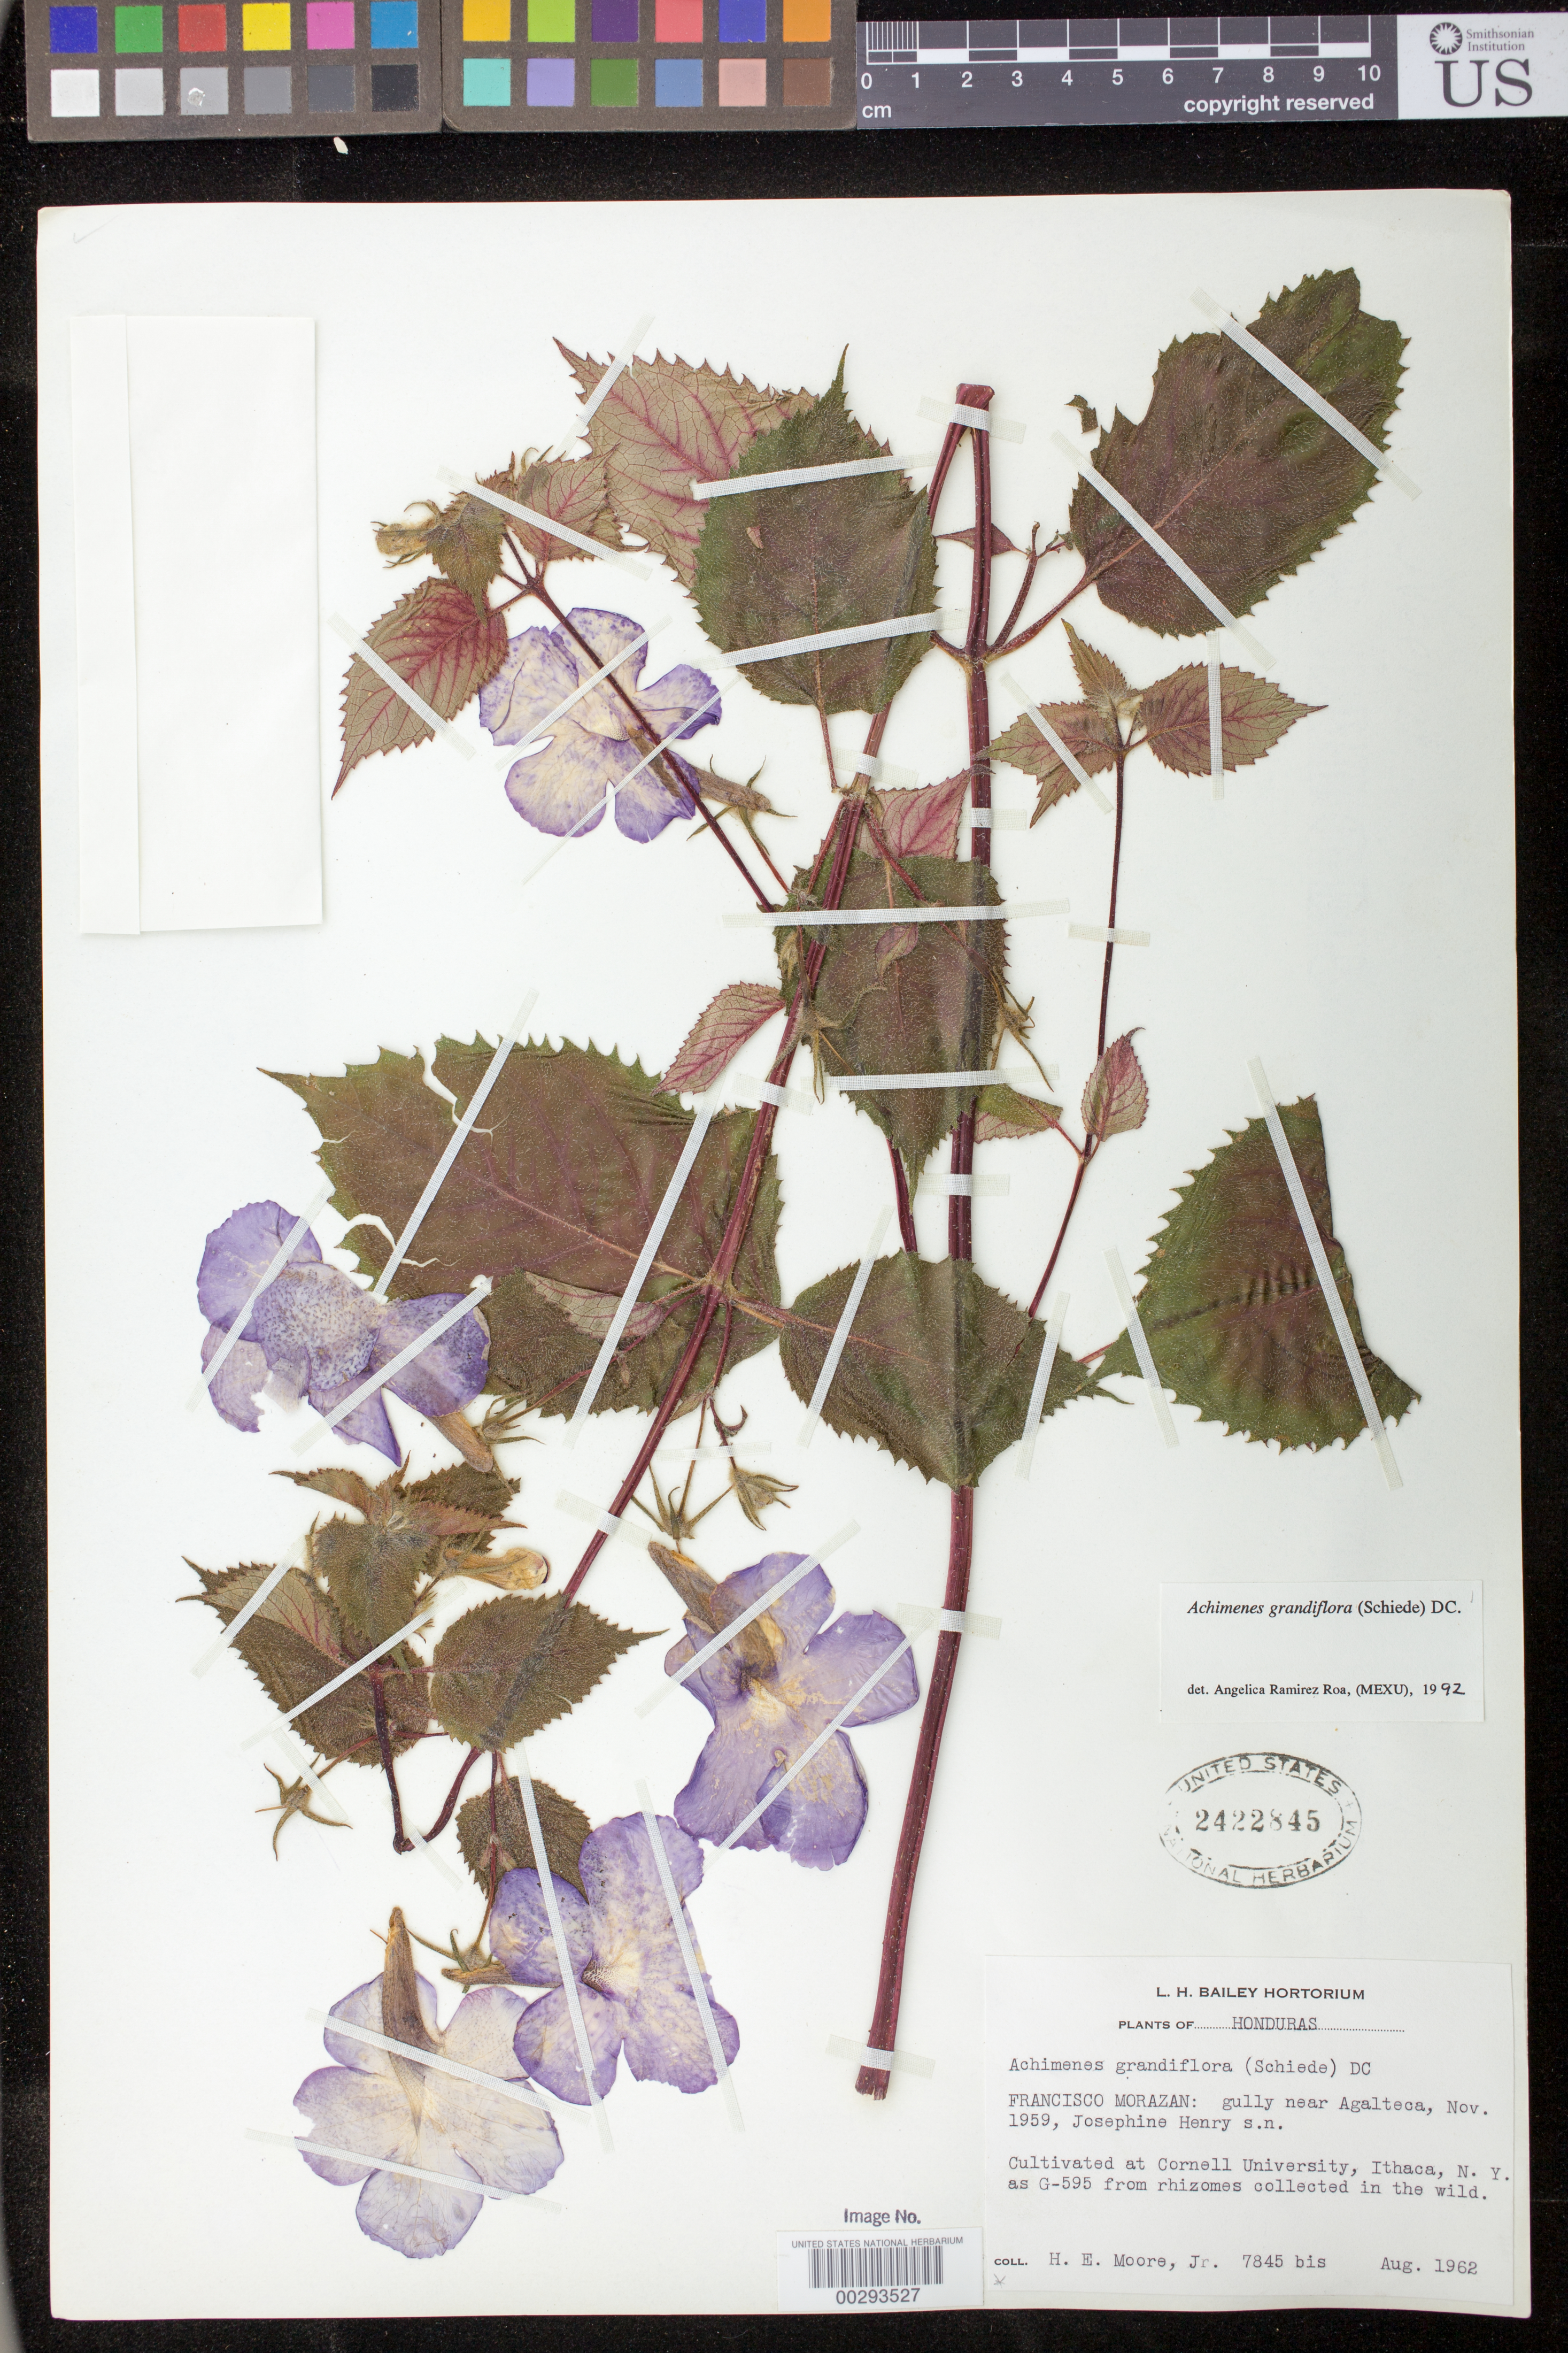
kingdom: Plantae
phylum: Tracheophyta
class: Magnoliopsida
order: Lamiales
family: Gesneriaceae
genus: Achimenes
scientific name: Achimenes grandiflora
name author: (Schiede) DC.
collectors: H. E. Moore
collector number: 7845 bis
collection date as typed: Aug 1962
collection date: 1962-08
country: Honduras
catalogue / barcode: US 2422845